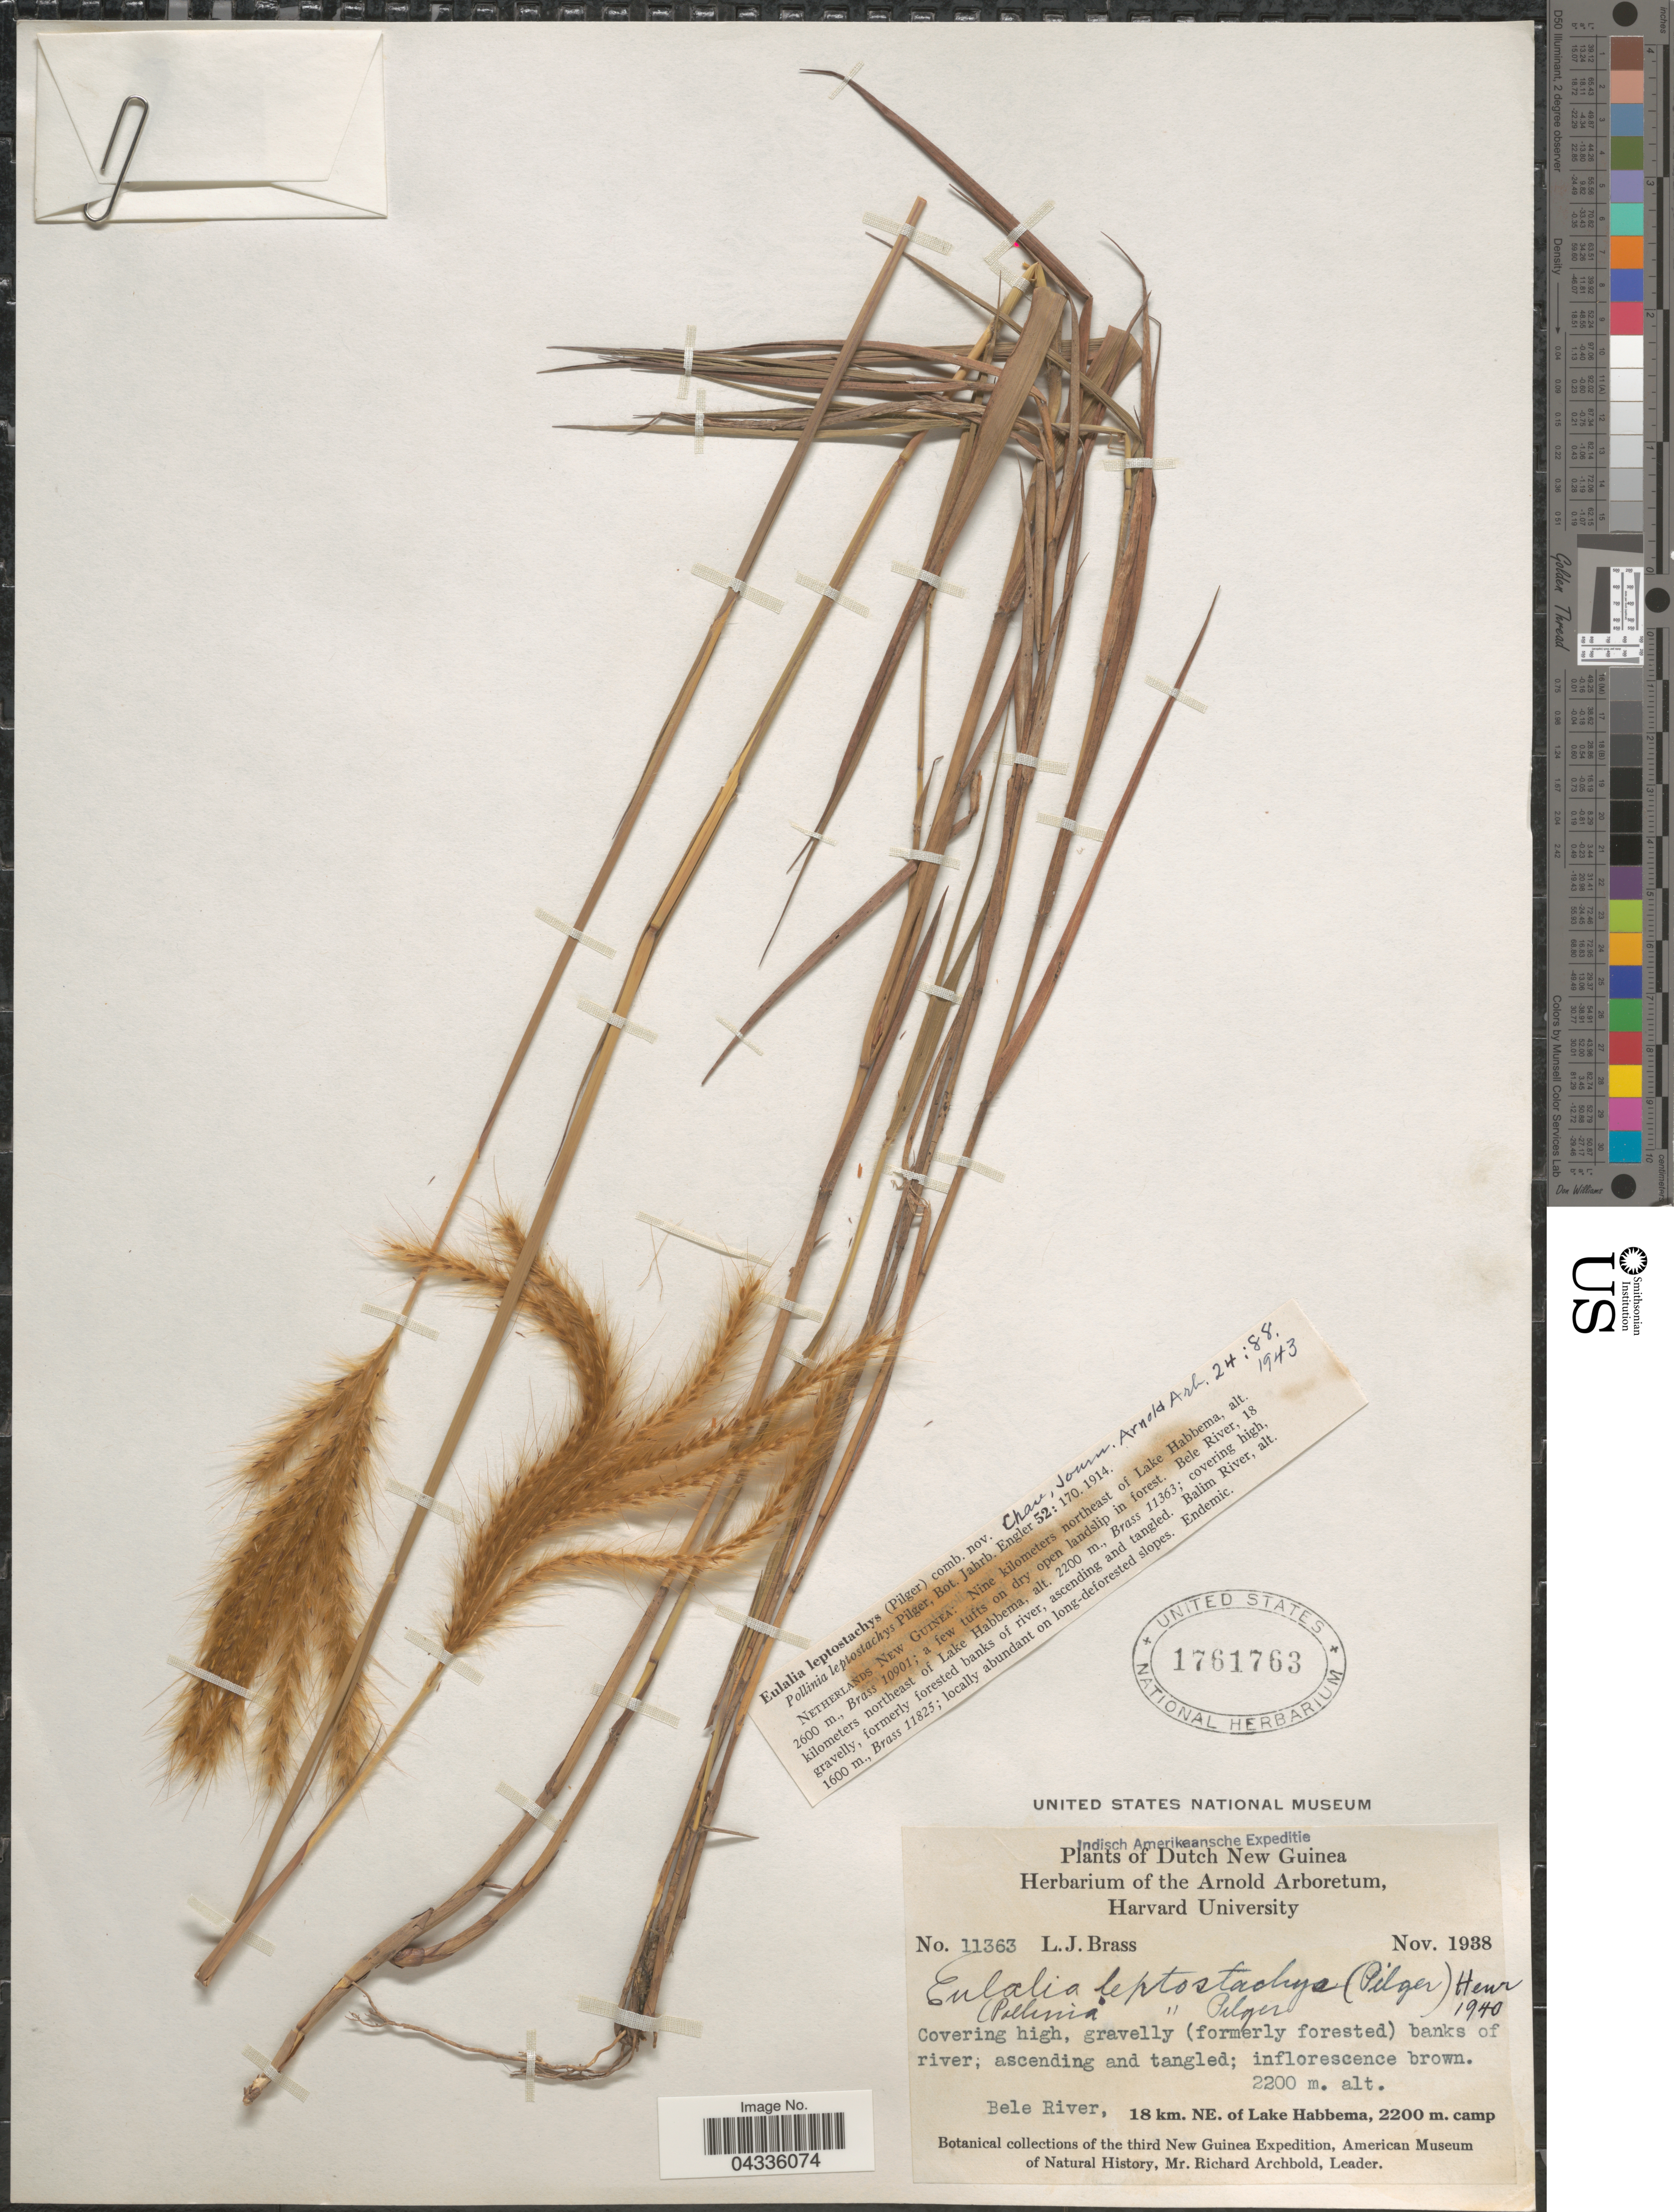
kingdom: Plantae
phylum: Tracheophyta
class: Liliopsida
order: Poales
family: Poaceae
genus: Eulalia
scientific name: Eulalia leptostachys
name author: (Pilg.) Henr.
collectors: L. J. Brass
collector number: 11363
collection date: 1938-11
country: Indonesia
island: New Guinea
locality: Indische Amerikaansche Expeditie. Dutch New Guinea. Bele River, 18 km. NE. of Lake Habbema. Third New Guinea Expedition.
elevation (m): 2200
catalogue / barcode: US 1761763